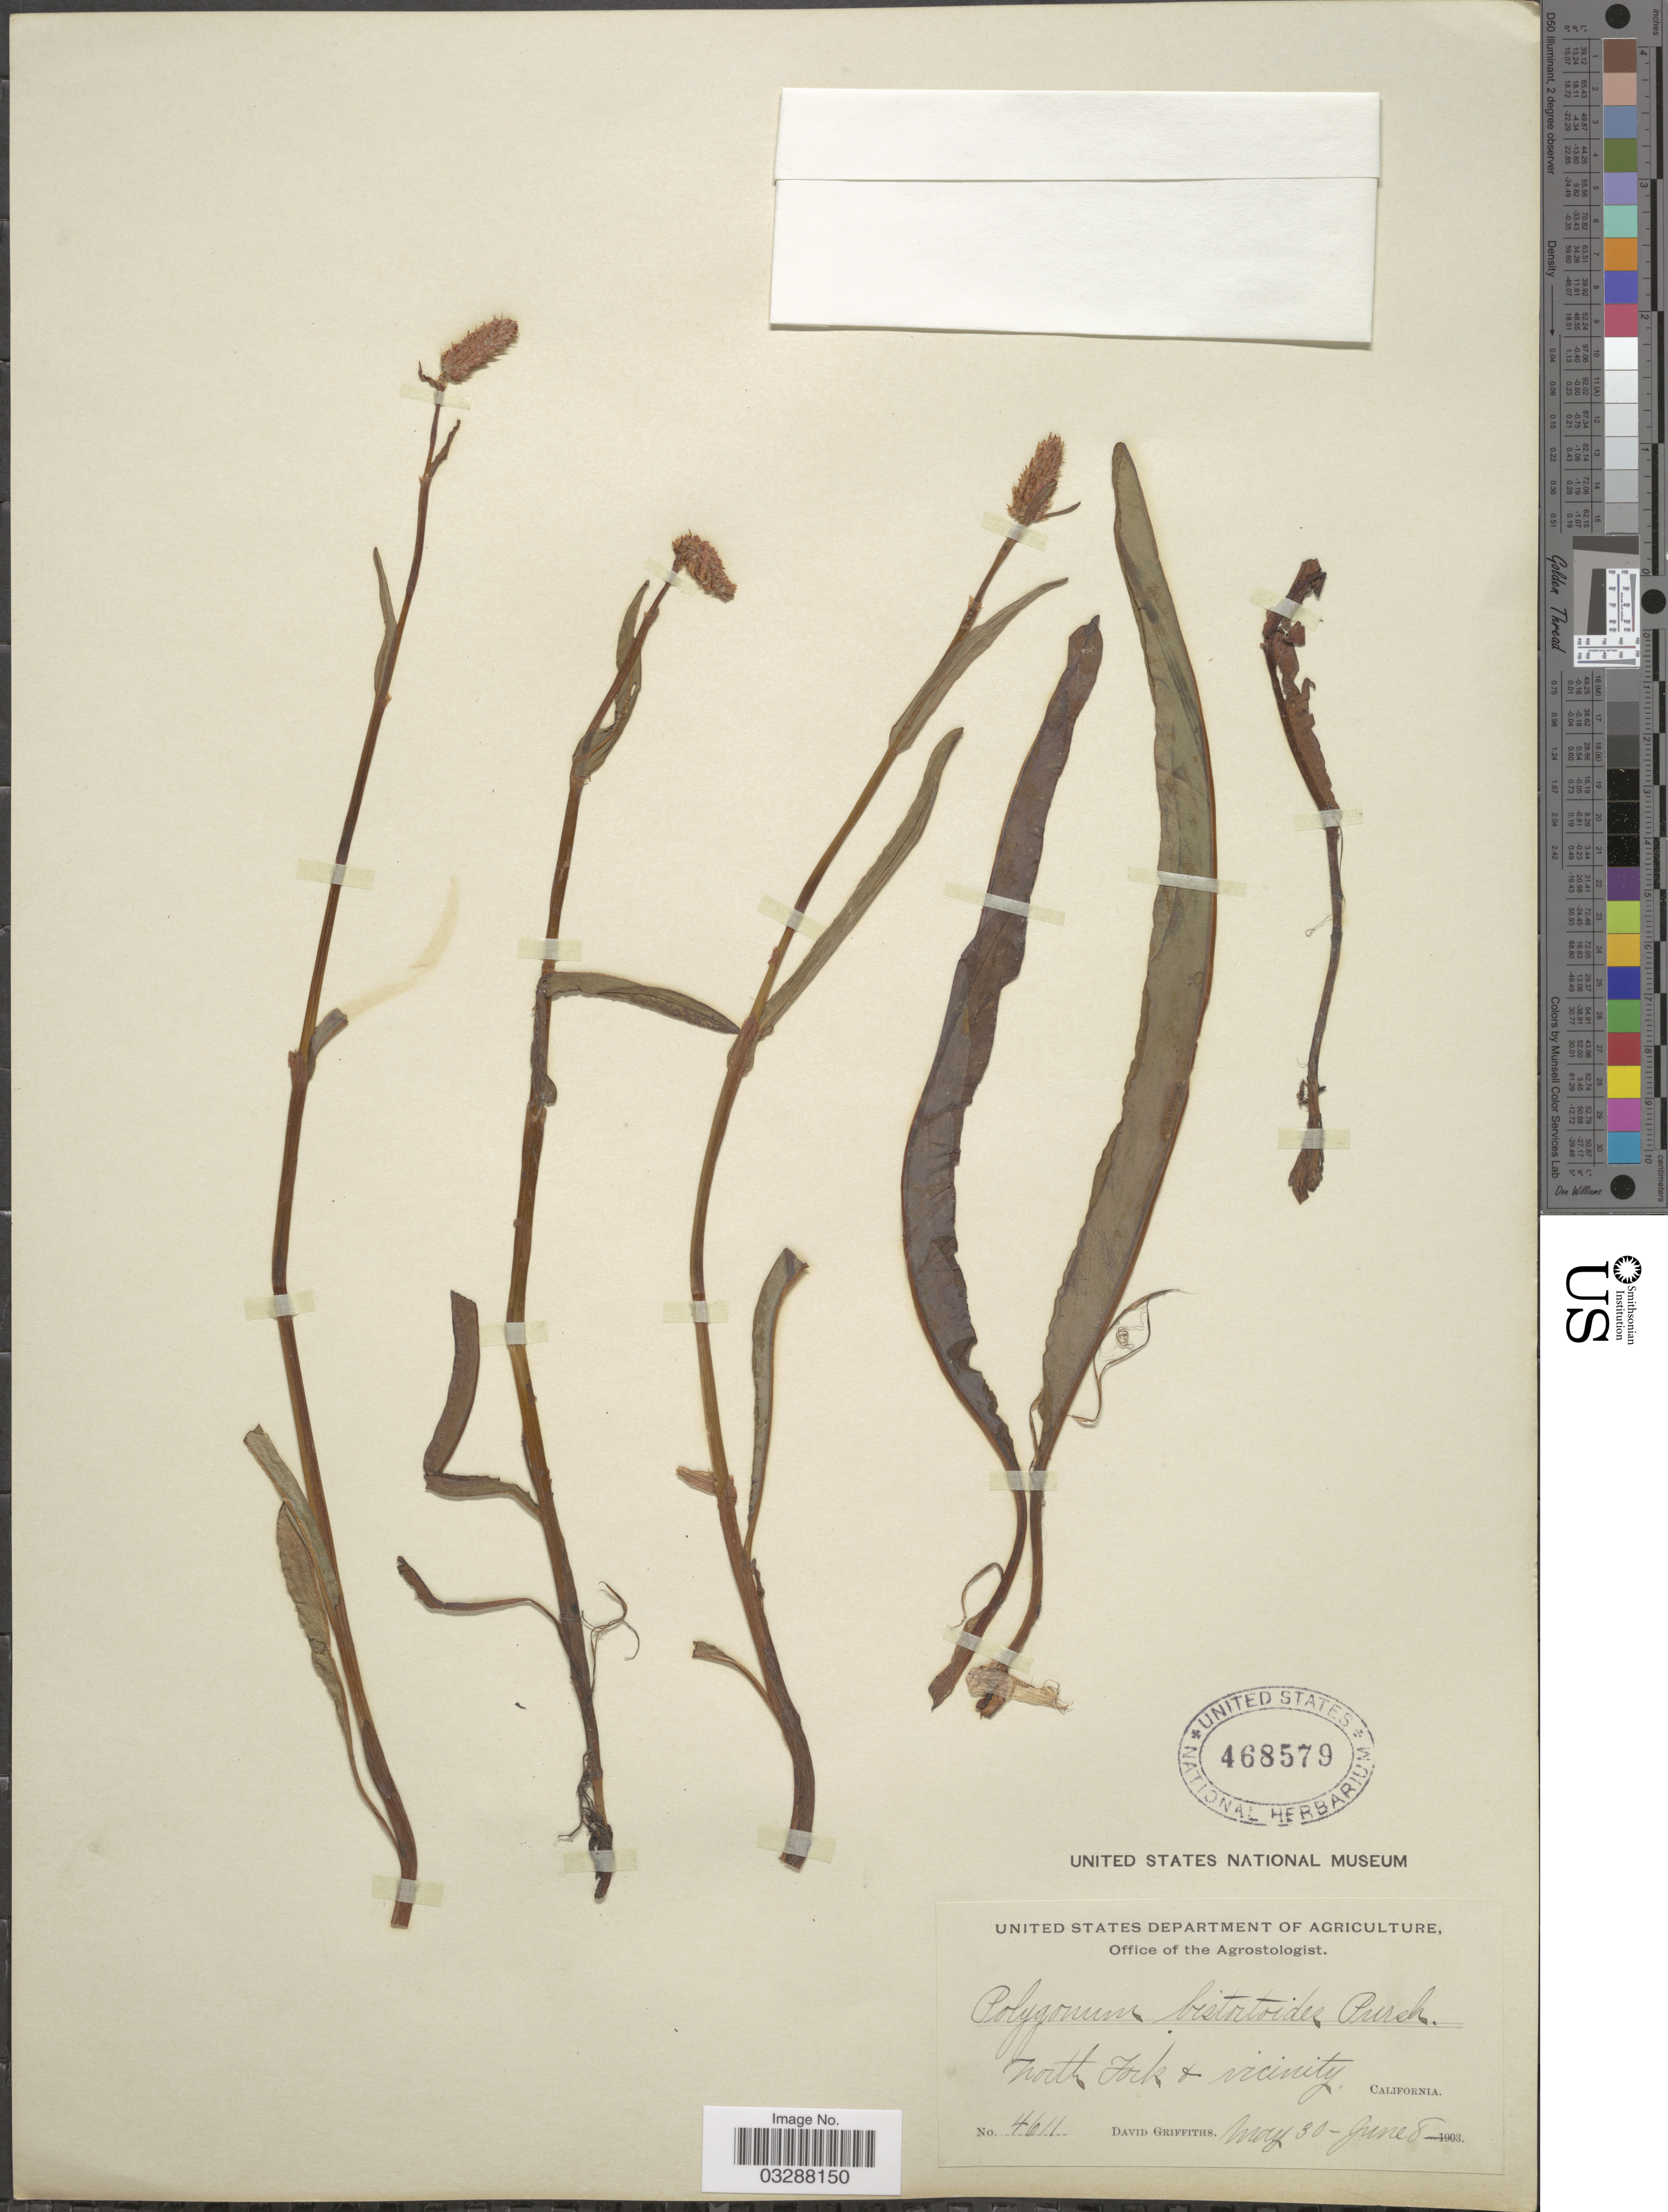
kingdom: Plantae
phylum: Tracheophyta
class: Magnoliopsida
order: Caryophyllales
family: Polygonaceae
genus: Bistorta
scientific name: Bistorta bistortoides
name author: (Pursh) Small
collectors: D. Griffiths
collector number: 4611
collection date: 1903-05-30/1903-06-08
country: United States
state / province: California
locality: North Fork + vicinity.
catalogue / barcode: US 468579